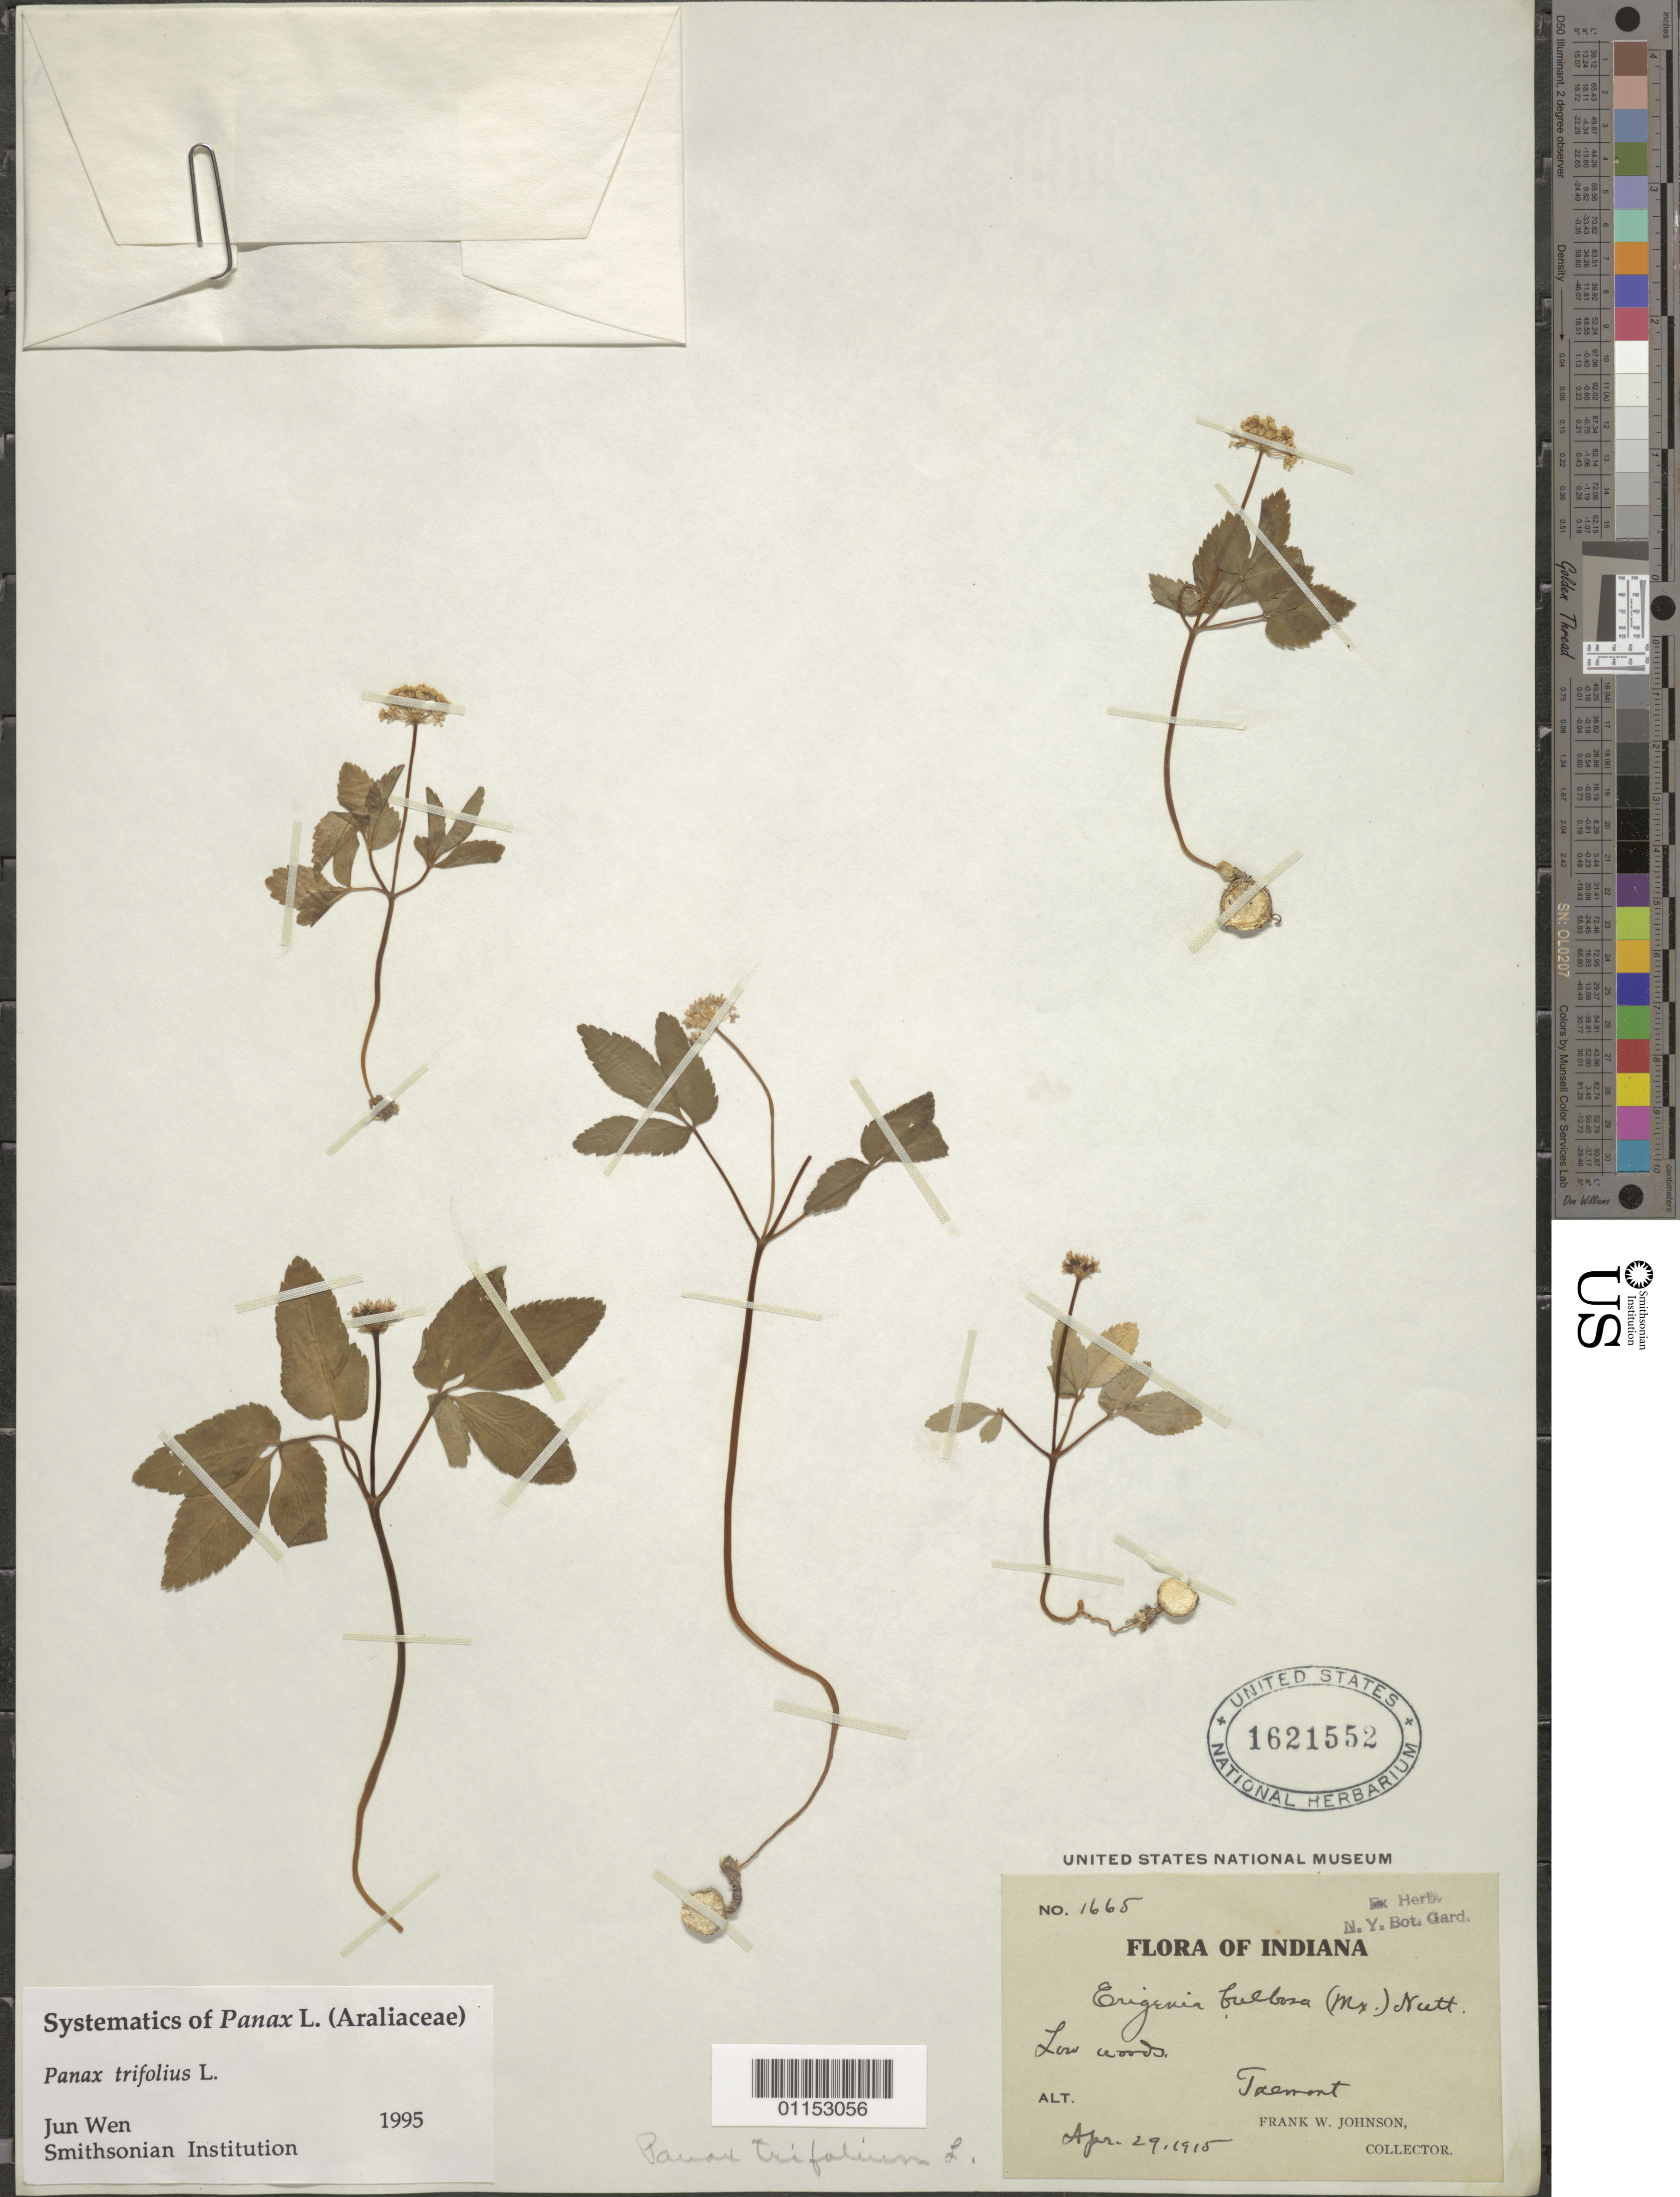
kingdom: Plantae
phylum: Tracheophyta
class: Magnoliopsida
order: Apiales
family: Araliaceae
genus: Panax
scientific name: Panax trifolius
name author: L.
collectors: F. W. Johnson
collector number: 1665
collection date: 1915-04-29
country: United States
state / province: Indiana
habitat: Low woods.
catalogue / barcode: US 1621552